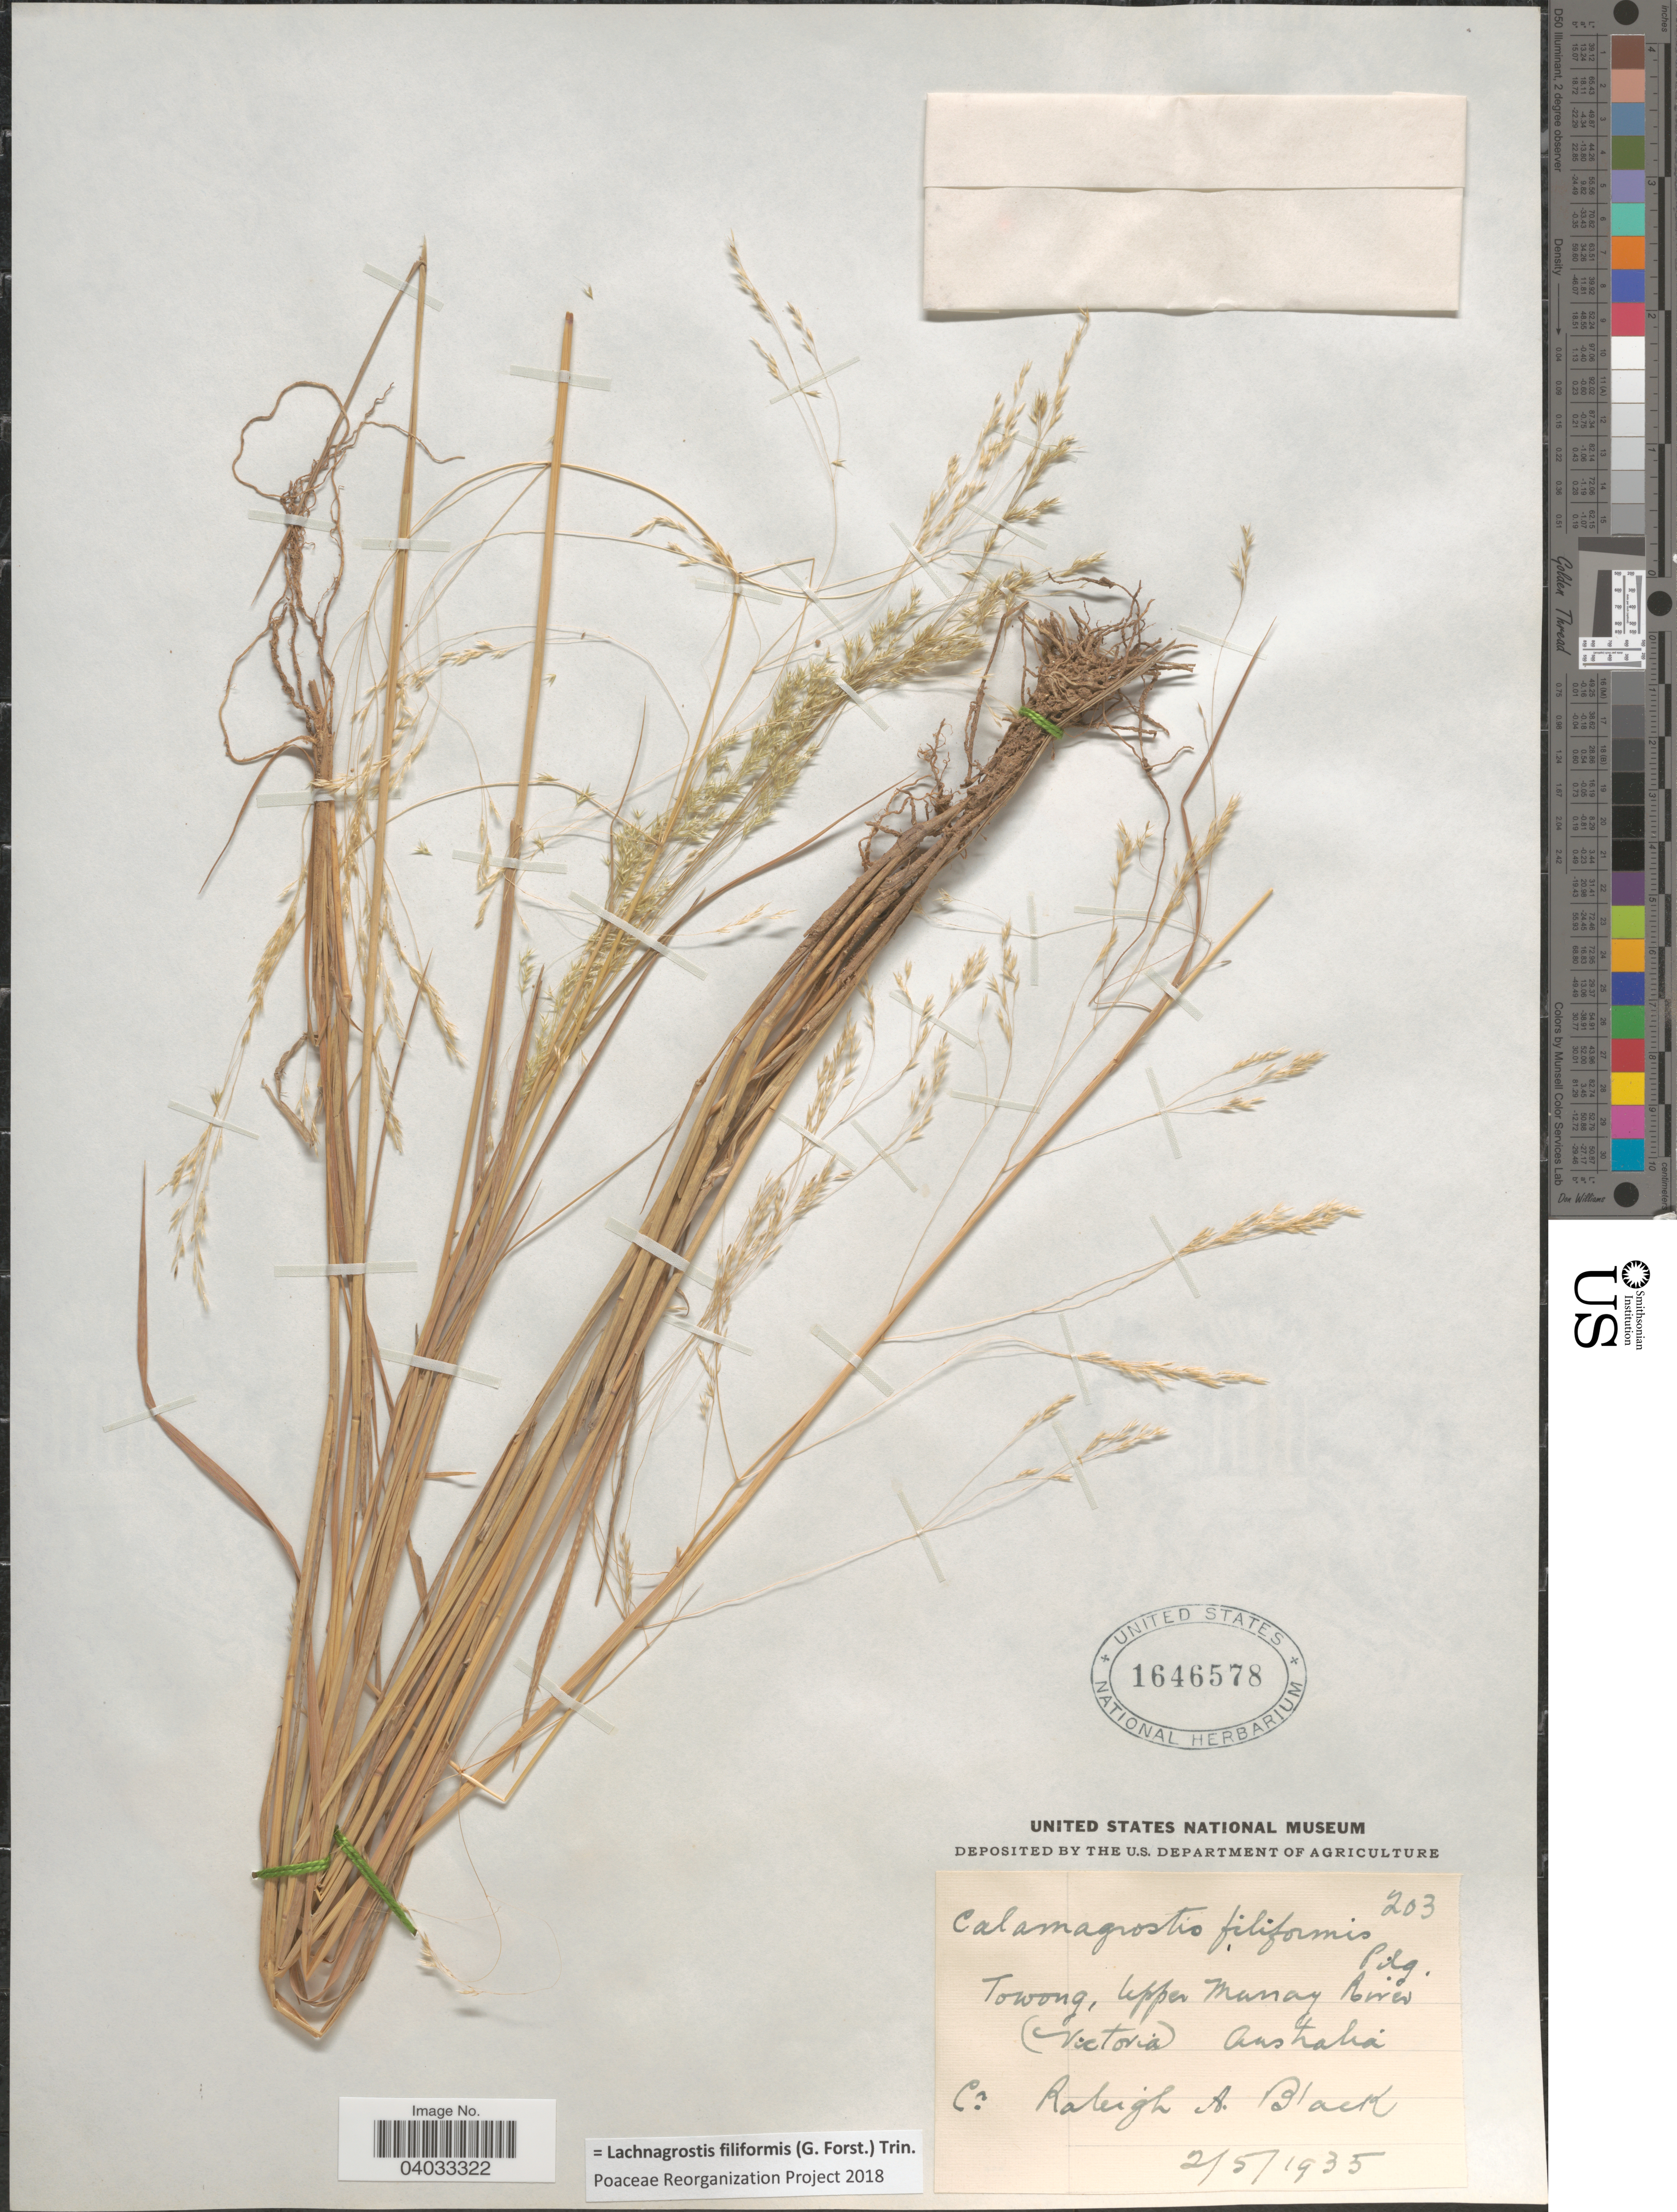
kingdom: Plantae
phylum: Tracheophyta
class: Liliopsida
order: Poales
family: Poaceae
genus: Lachnagrostis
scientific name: Lachnagrostis filiformis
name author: (J.R. Forst.) Trin.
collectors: R. A. Black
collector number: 203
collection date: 1935-05-02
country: Australia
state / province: Victoria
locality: Towong, Upper Manay River.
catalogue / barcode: US 1646578